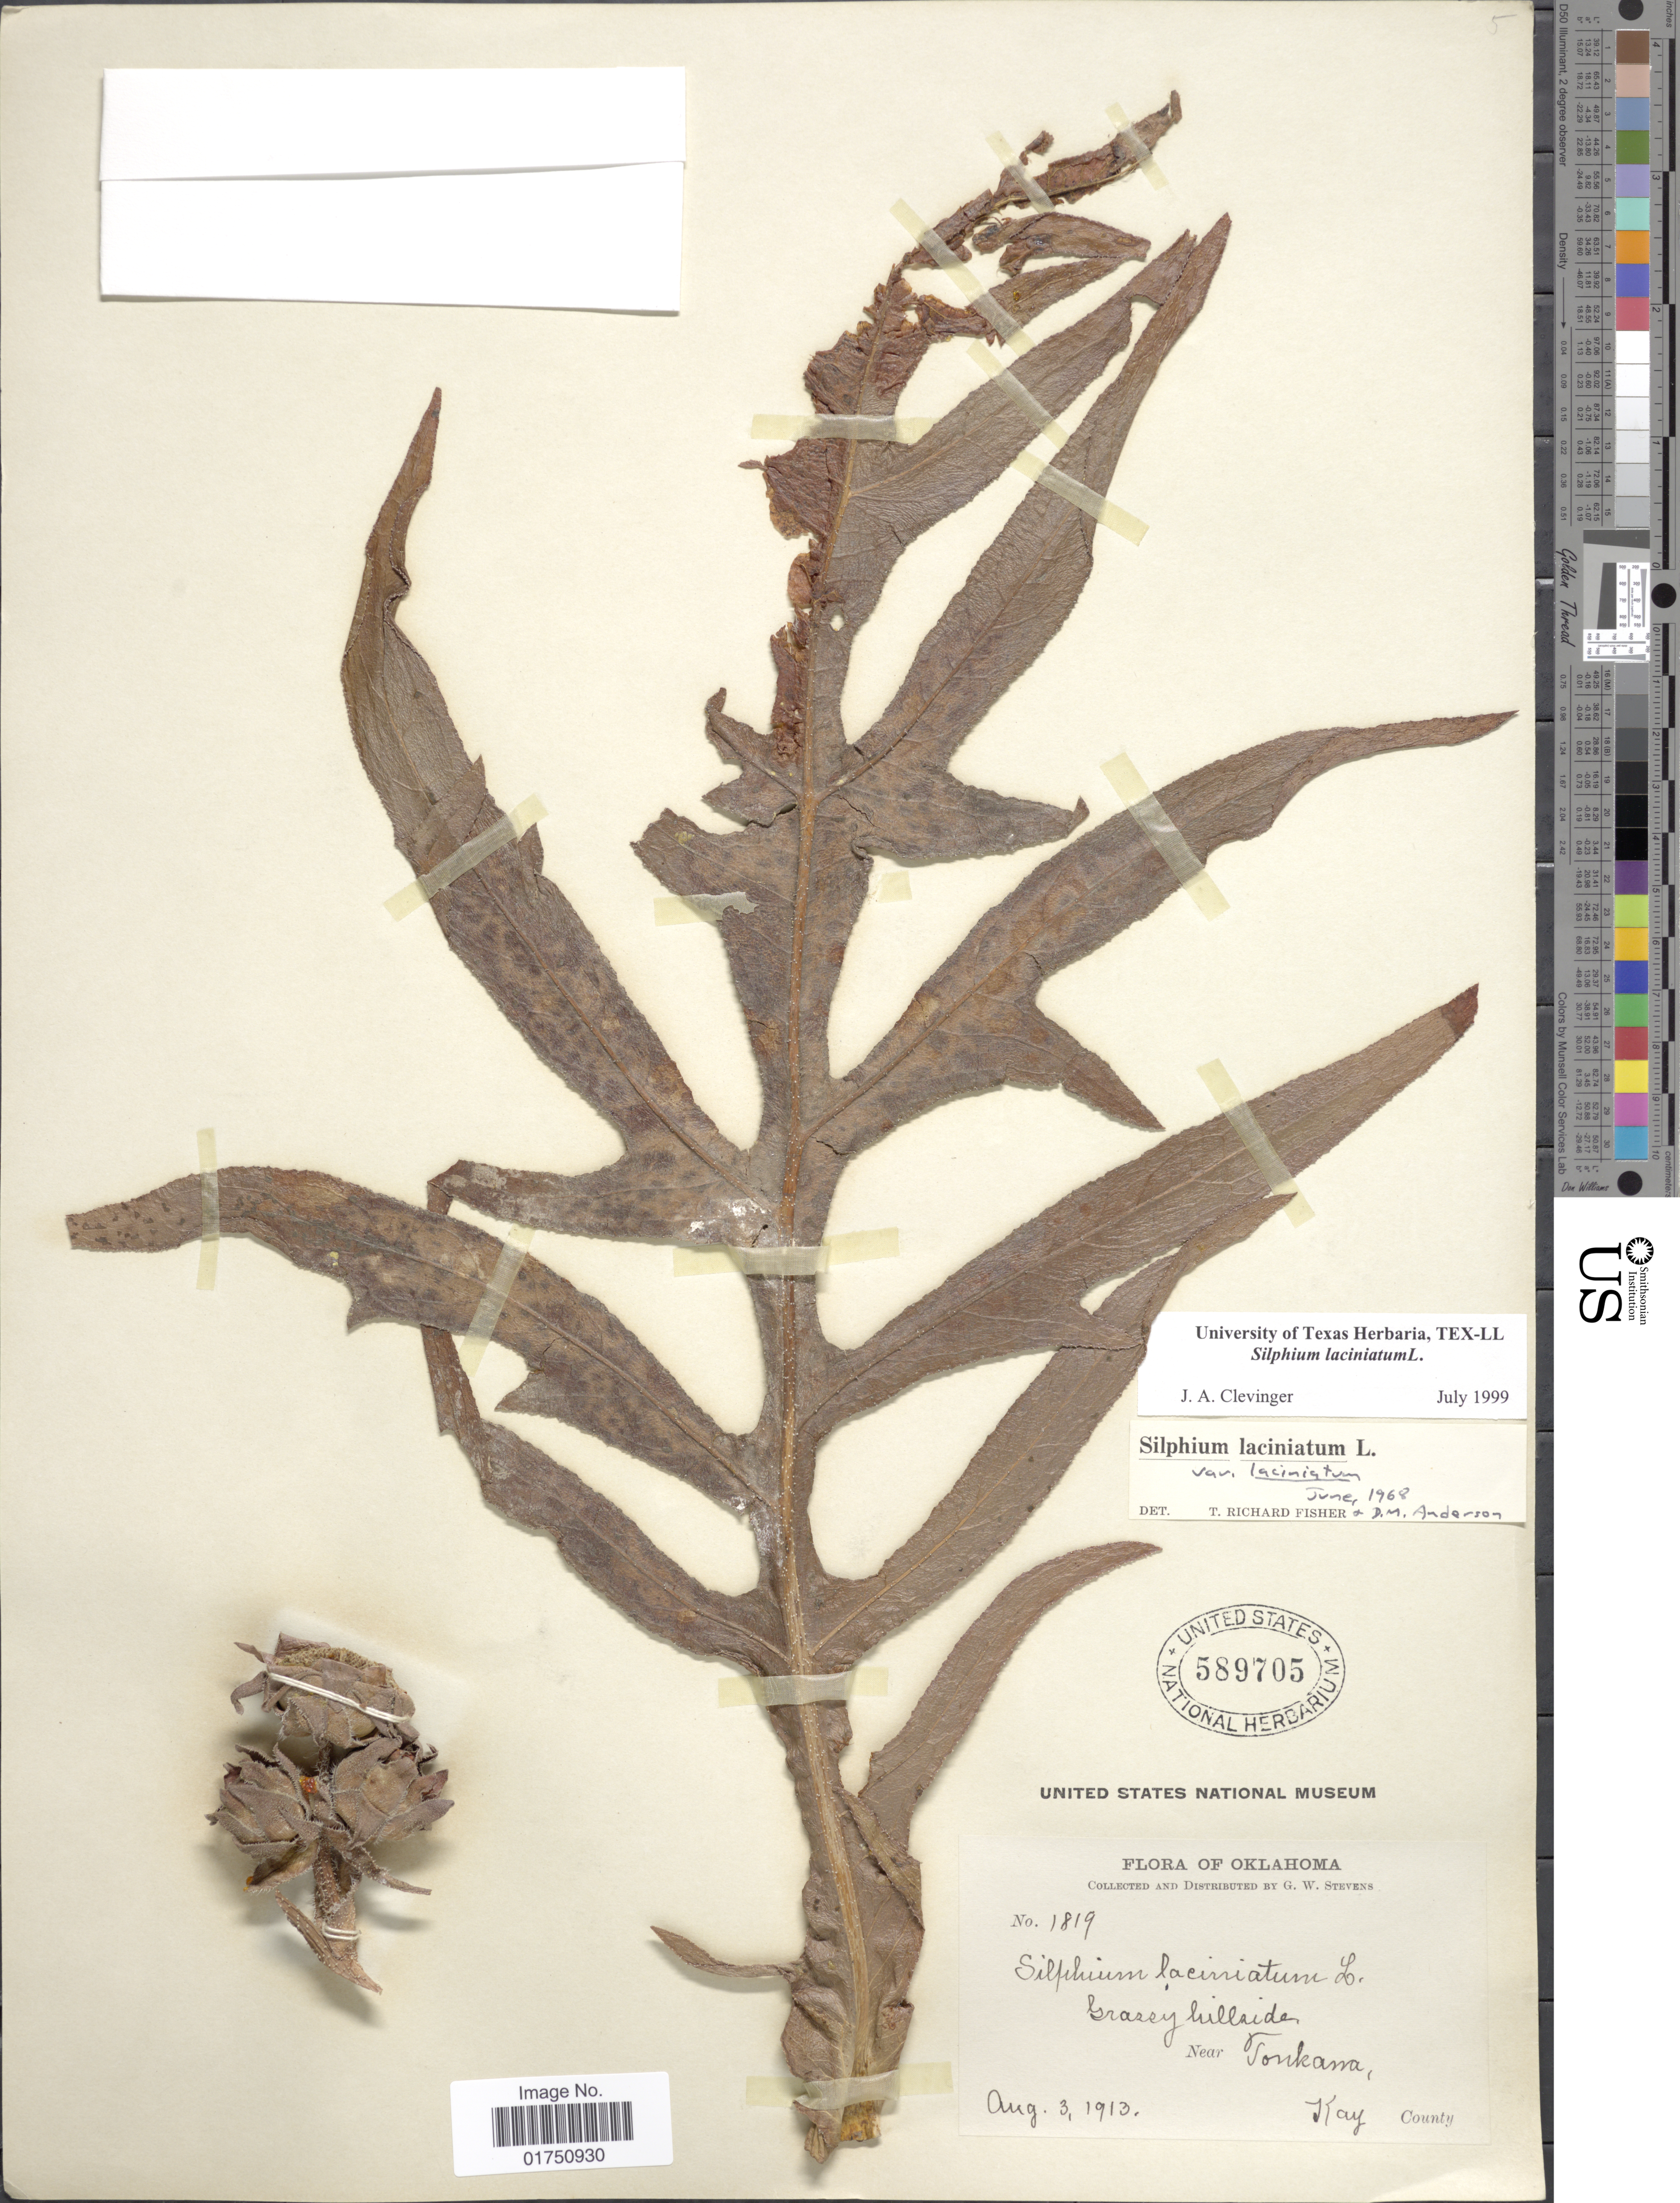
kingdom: Plantae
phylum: Tracheophyta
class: Magnoliopsida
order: Asterales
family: Asteraceae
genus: Silphium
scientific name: Silphium laciniatum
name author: L.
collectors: G. W. Stevens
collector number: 1819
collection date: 1913-08-03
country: United States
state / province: Oklahoma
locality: Grassy hillside. Near Tonkama, Kay County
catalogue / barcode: US 589705